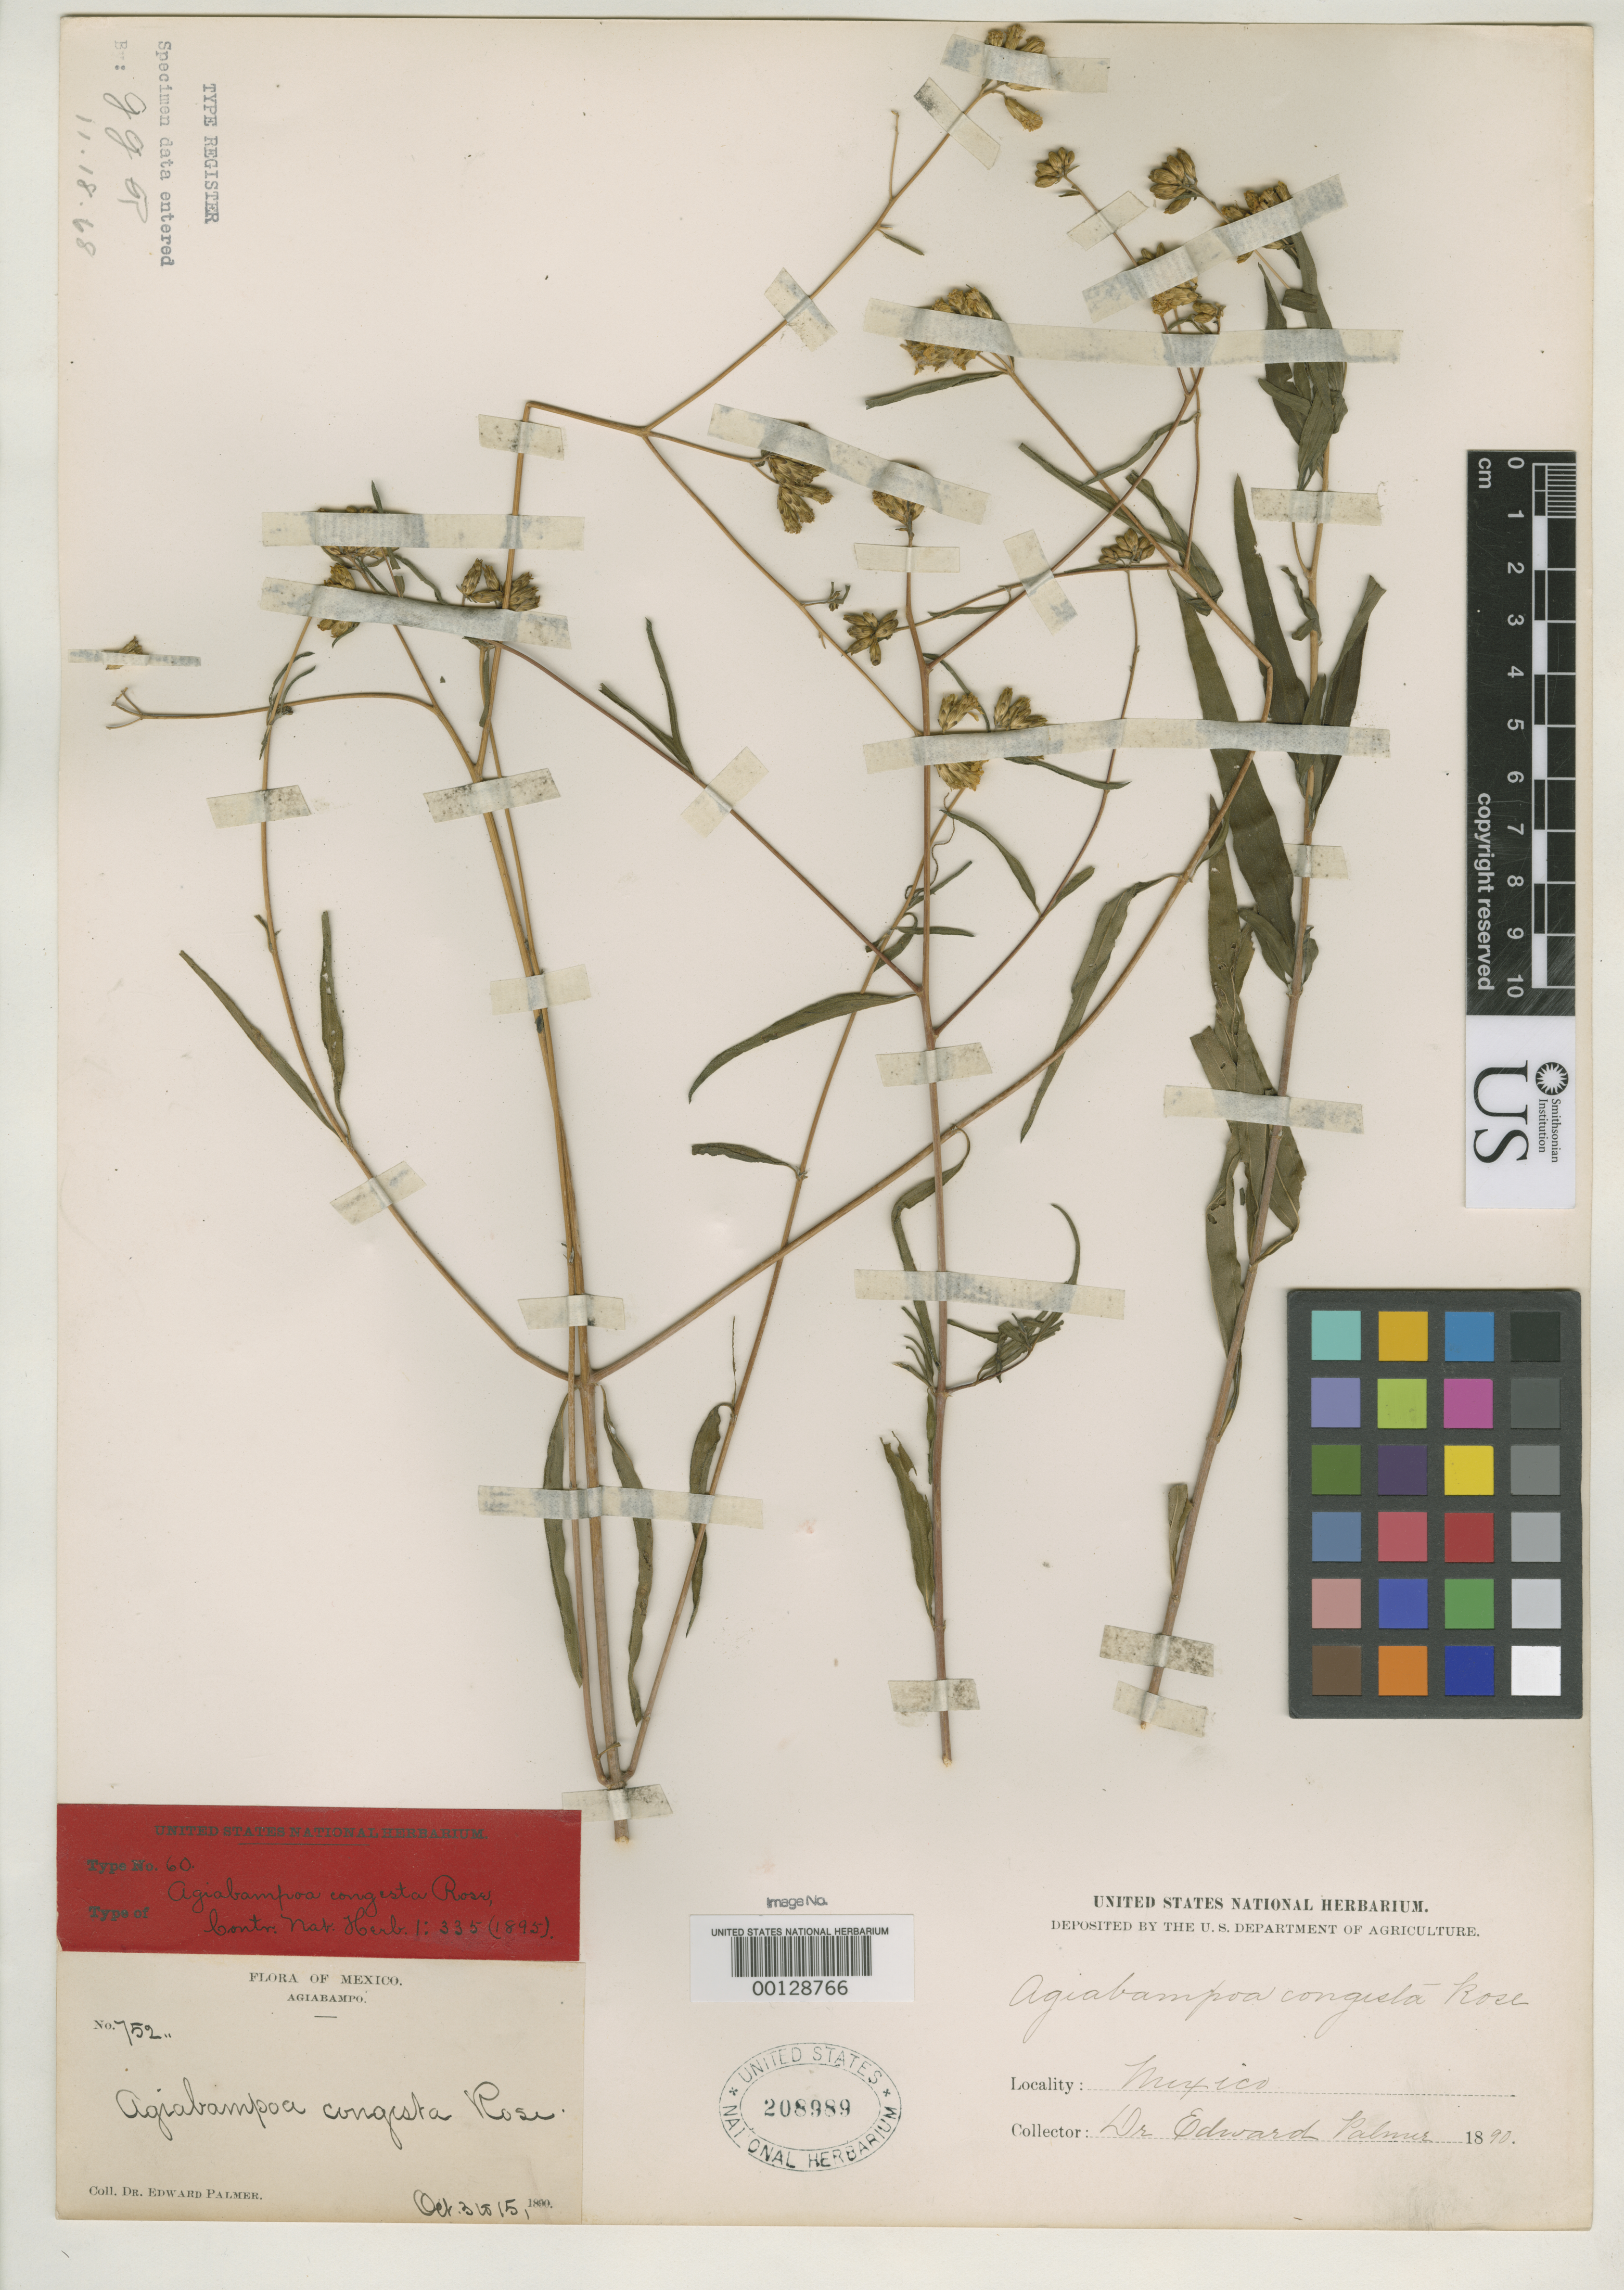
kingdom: Plantae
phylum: Tracheophyta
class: Magnoliopsida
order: Asterales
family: Asteraceae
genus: Agiabampoa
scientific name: Agiabampoa congesta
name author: Rose ex O. Hoffm.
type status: Possible Type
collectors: E. Palmer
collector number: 752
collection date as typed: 03 Oct 1890 to 15 Oct 1890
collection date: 1890-10-03/1890-10-15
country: Mexico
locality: Agiabampo.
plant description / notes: Original publication not seen. See also Hoffmann, Naturl. Pflanzenfam. 4(5): 390 (1894) & Rose, Contr. U.S. Natl. Herb. 1: 335 (1895). Currently accepted name according to B.L. Turner, Phytologia 64: 210 (1988).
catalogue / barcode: US 208989